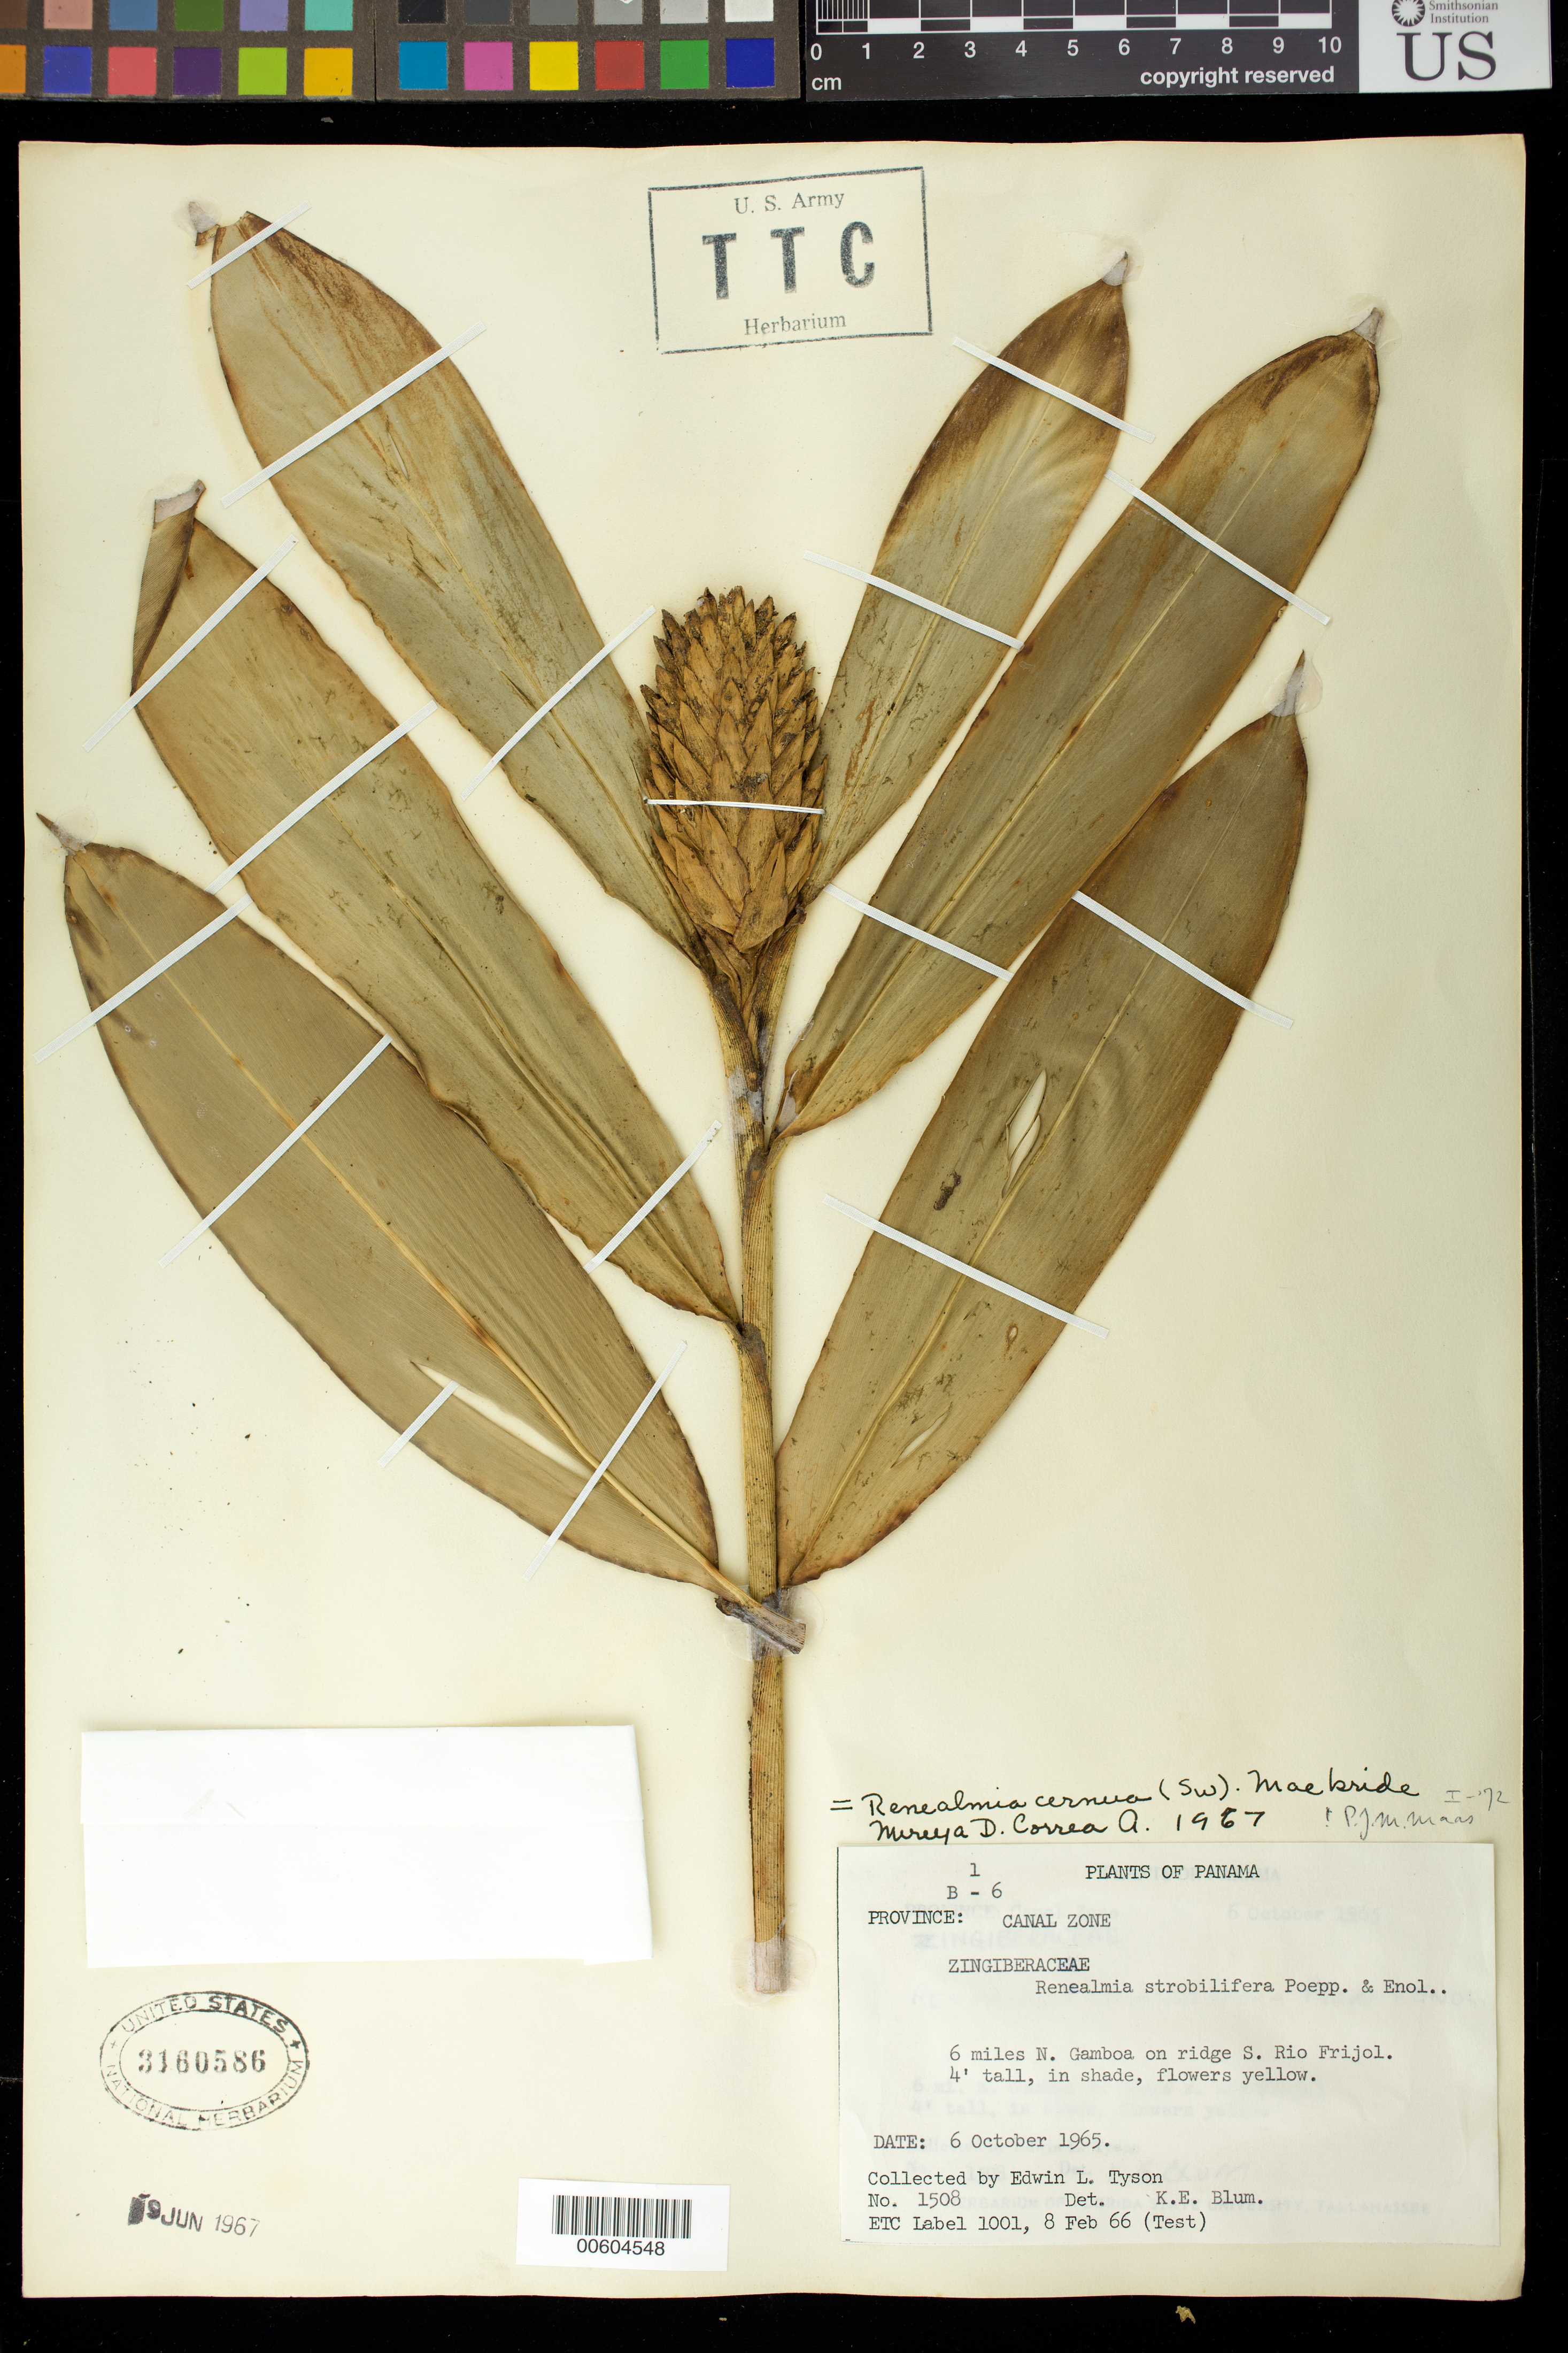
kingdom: Plantae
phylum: Tracheophyta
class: Liliopsida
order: Zingiberales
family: Zingiberaceae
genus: Renealmia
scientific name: Renealmia cernua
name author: (Sw. ex Roem. & Schult.) J.F. Macbr.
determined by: Corrêa-A., M. D.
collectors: E. L. Tyson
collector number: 1508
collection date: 1965-10-06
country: Panama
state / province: Colón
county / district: Canal Zone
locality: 6 mi N Gamboa on ridge S. Rio Frijol.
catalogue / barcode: US 3160586